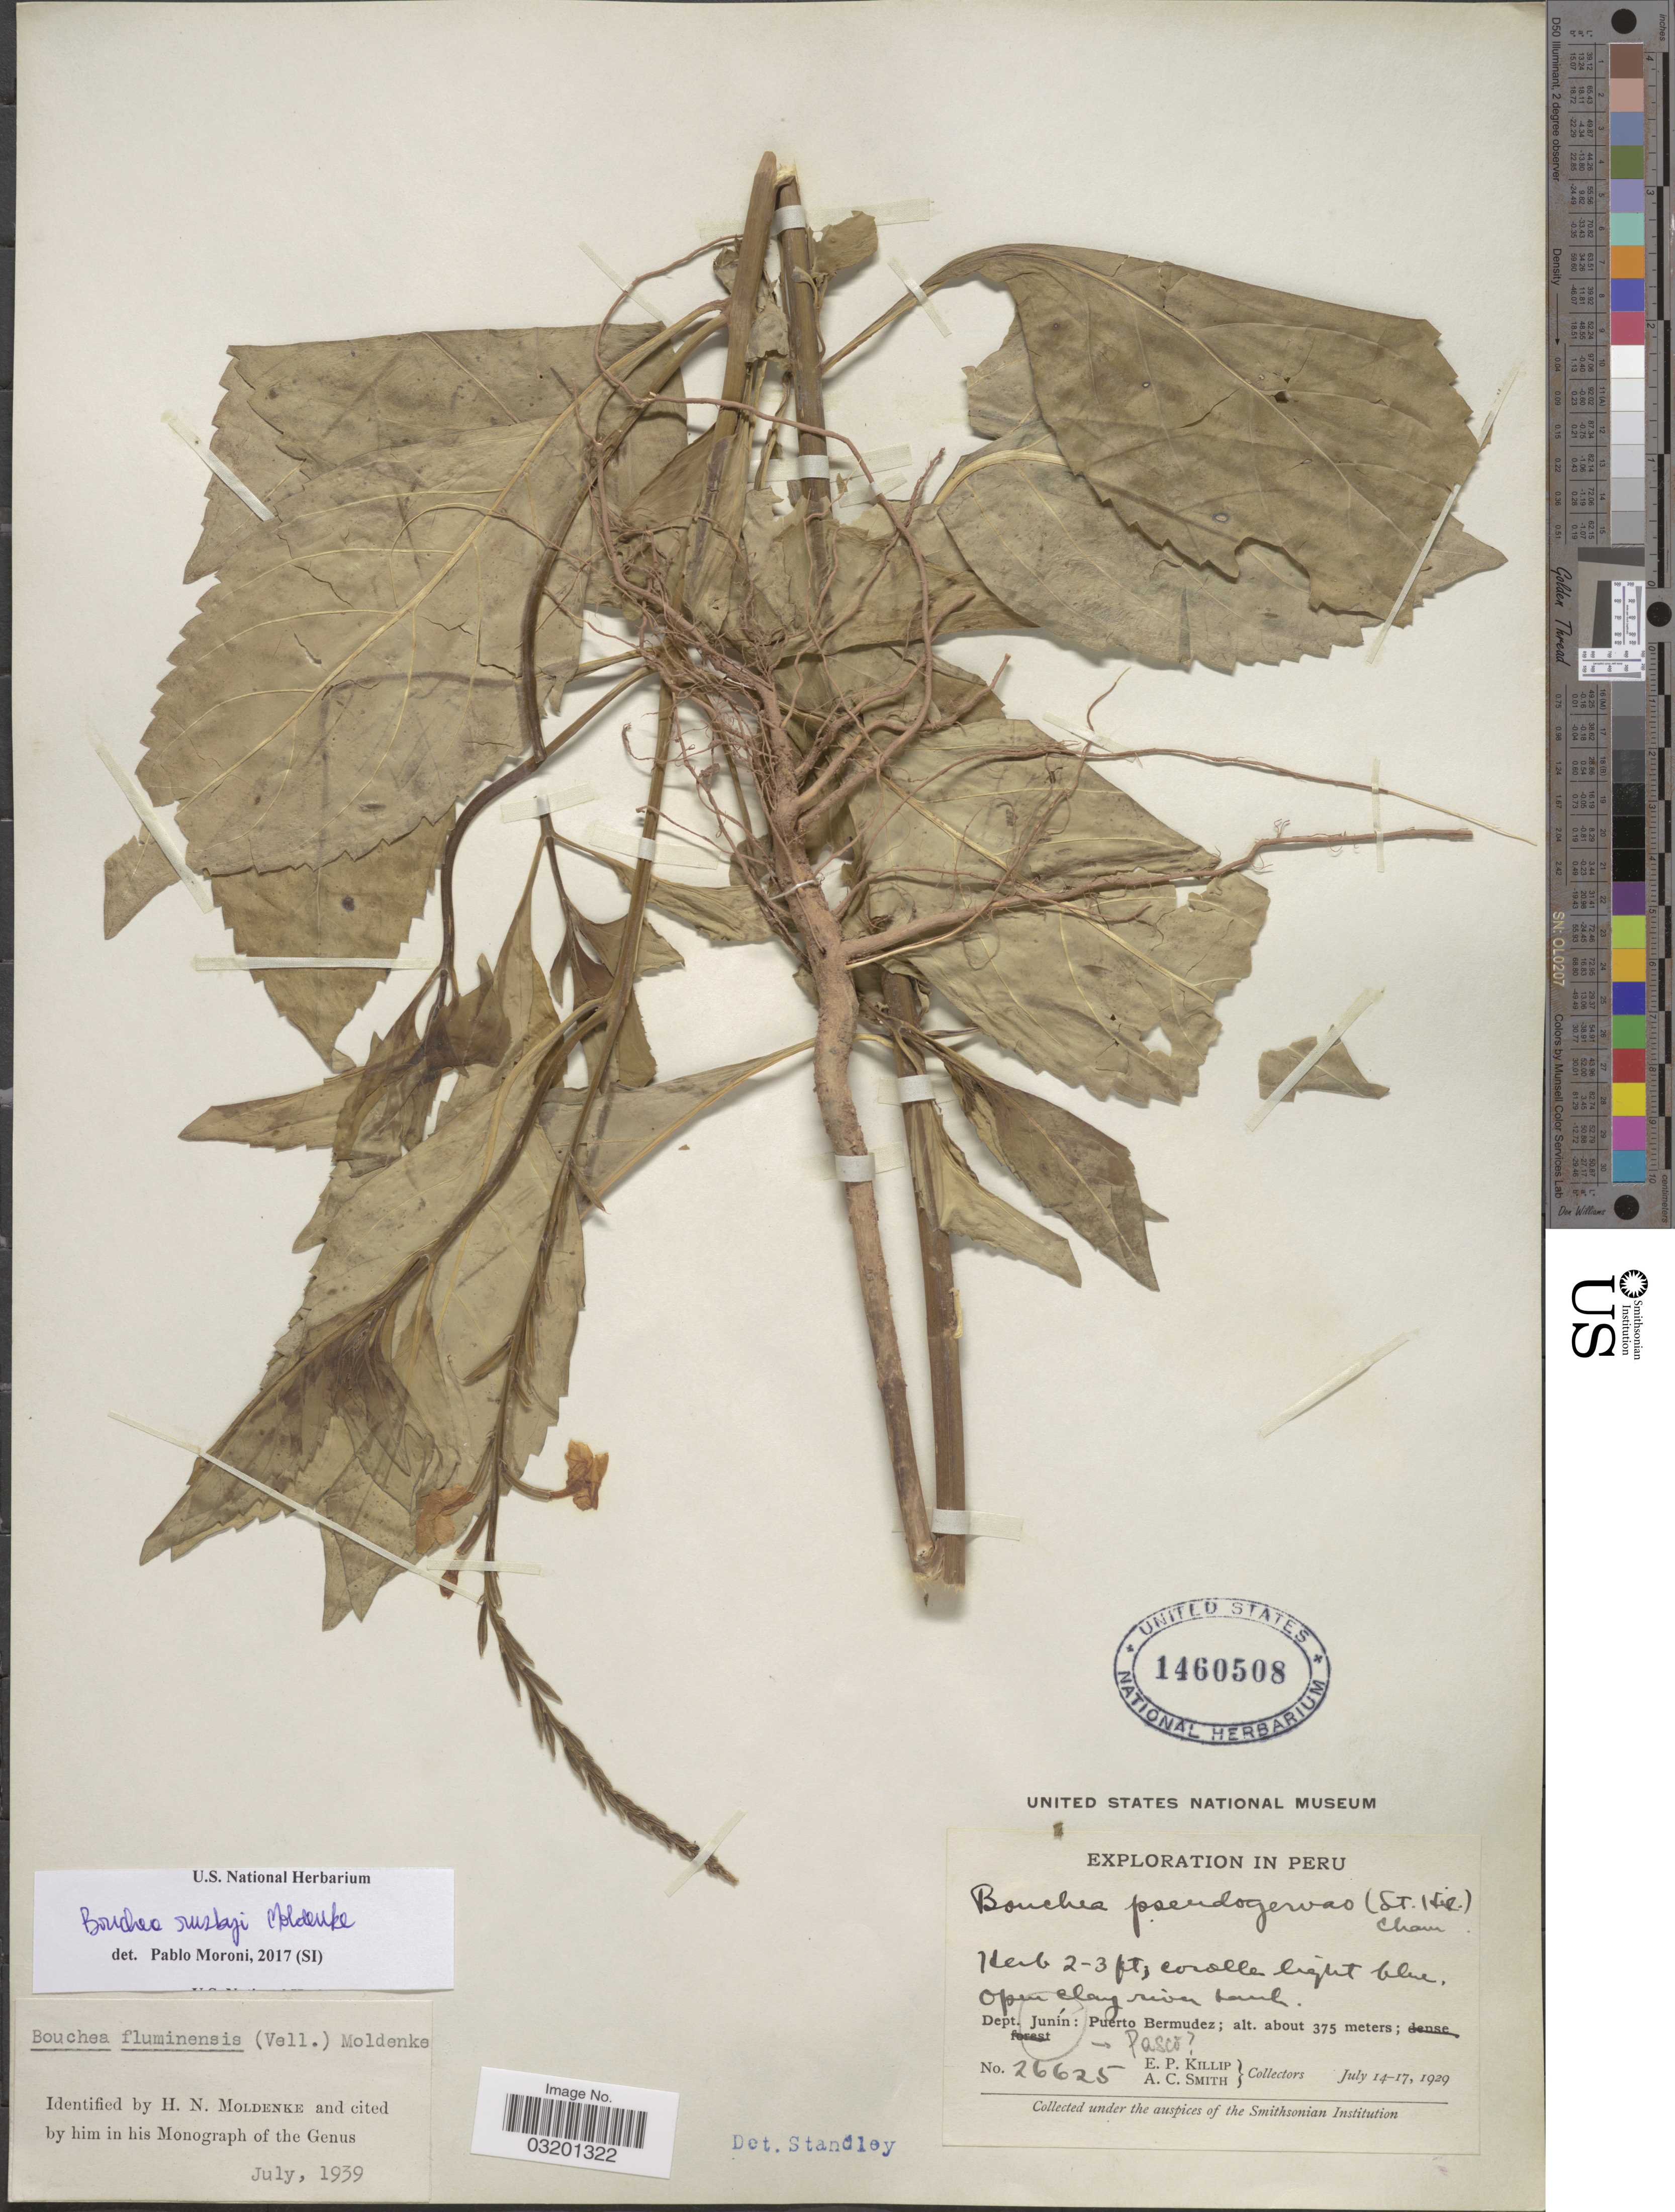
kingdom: Plantae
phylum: Tracheophyta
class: Magnoliopsida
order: Lamiales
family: Verbenaceae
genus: Bouchea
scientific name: Bouchea rusbyi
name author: Moldenke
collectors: E. P. Killip & A. C. Smith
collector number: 26625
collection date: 1929-07-14/1929-07-17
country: Peru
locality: Dept. Junín : Puerto Bermudez. Pasco [unsure placement]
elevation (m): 375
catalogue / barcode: US 1460508